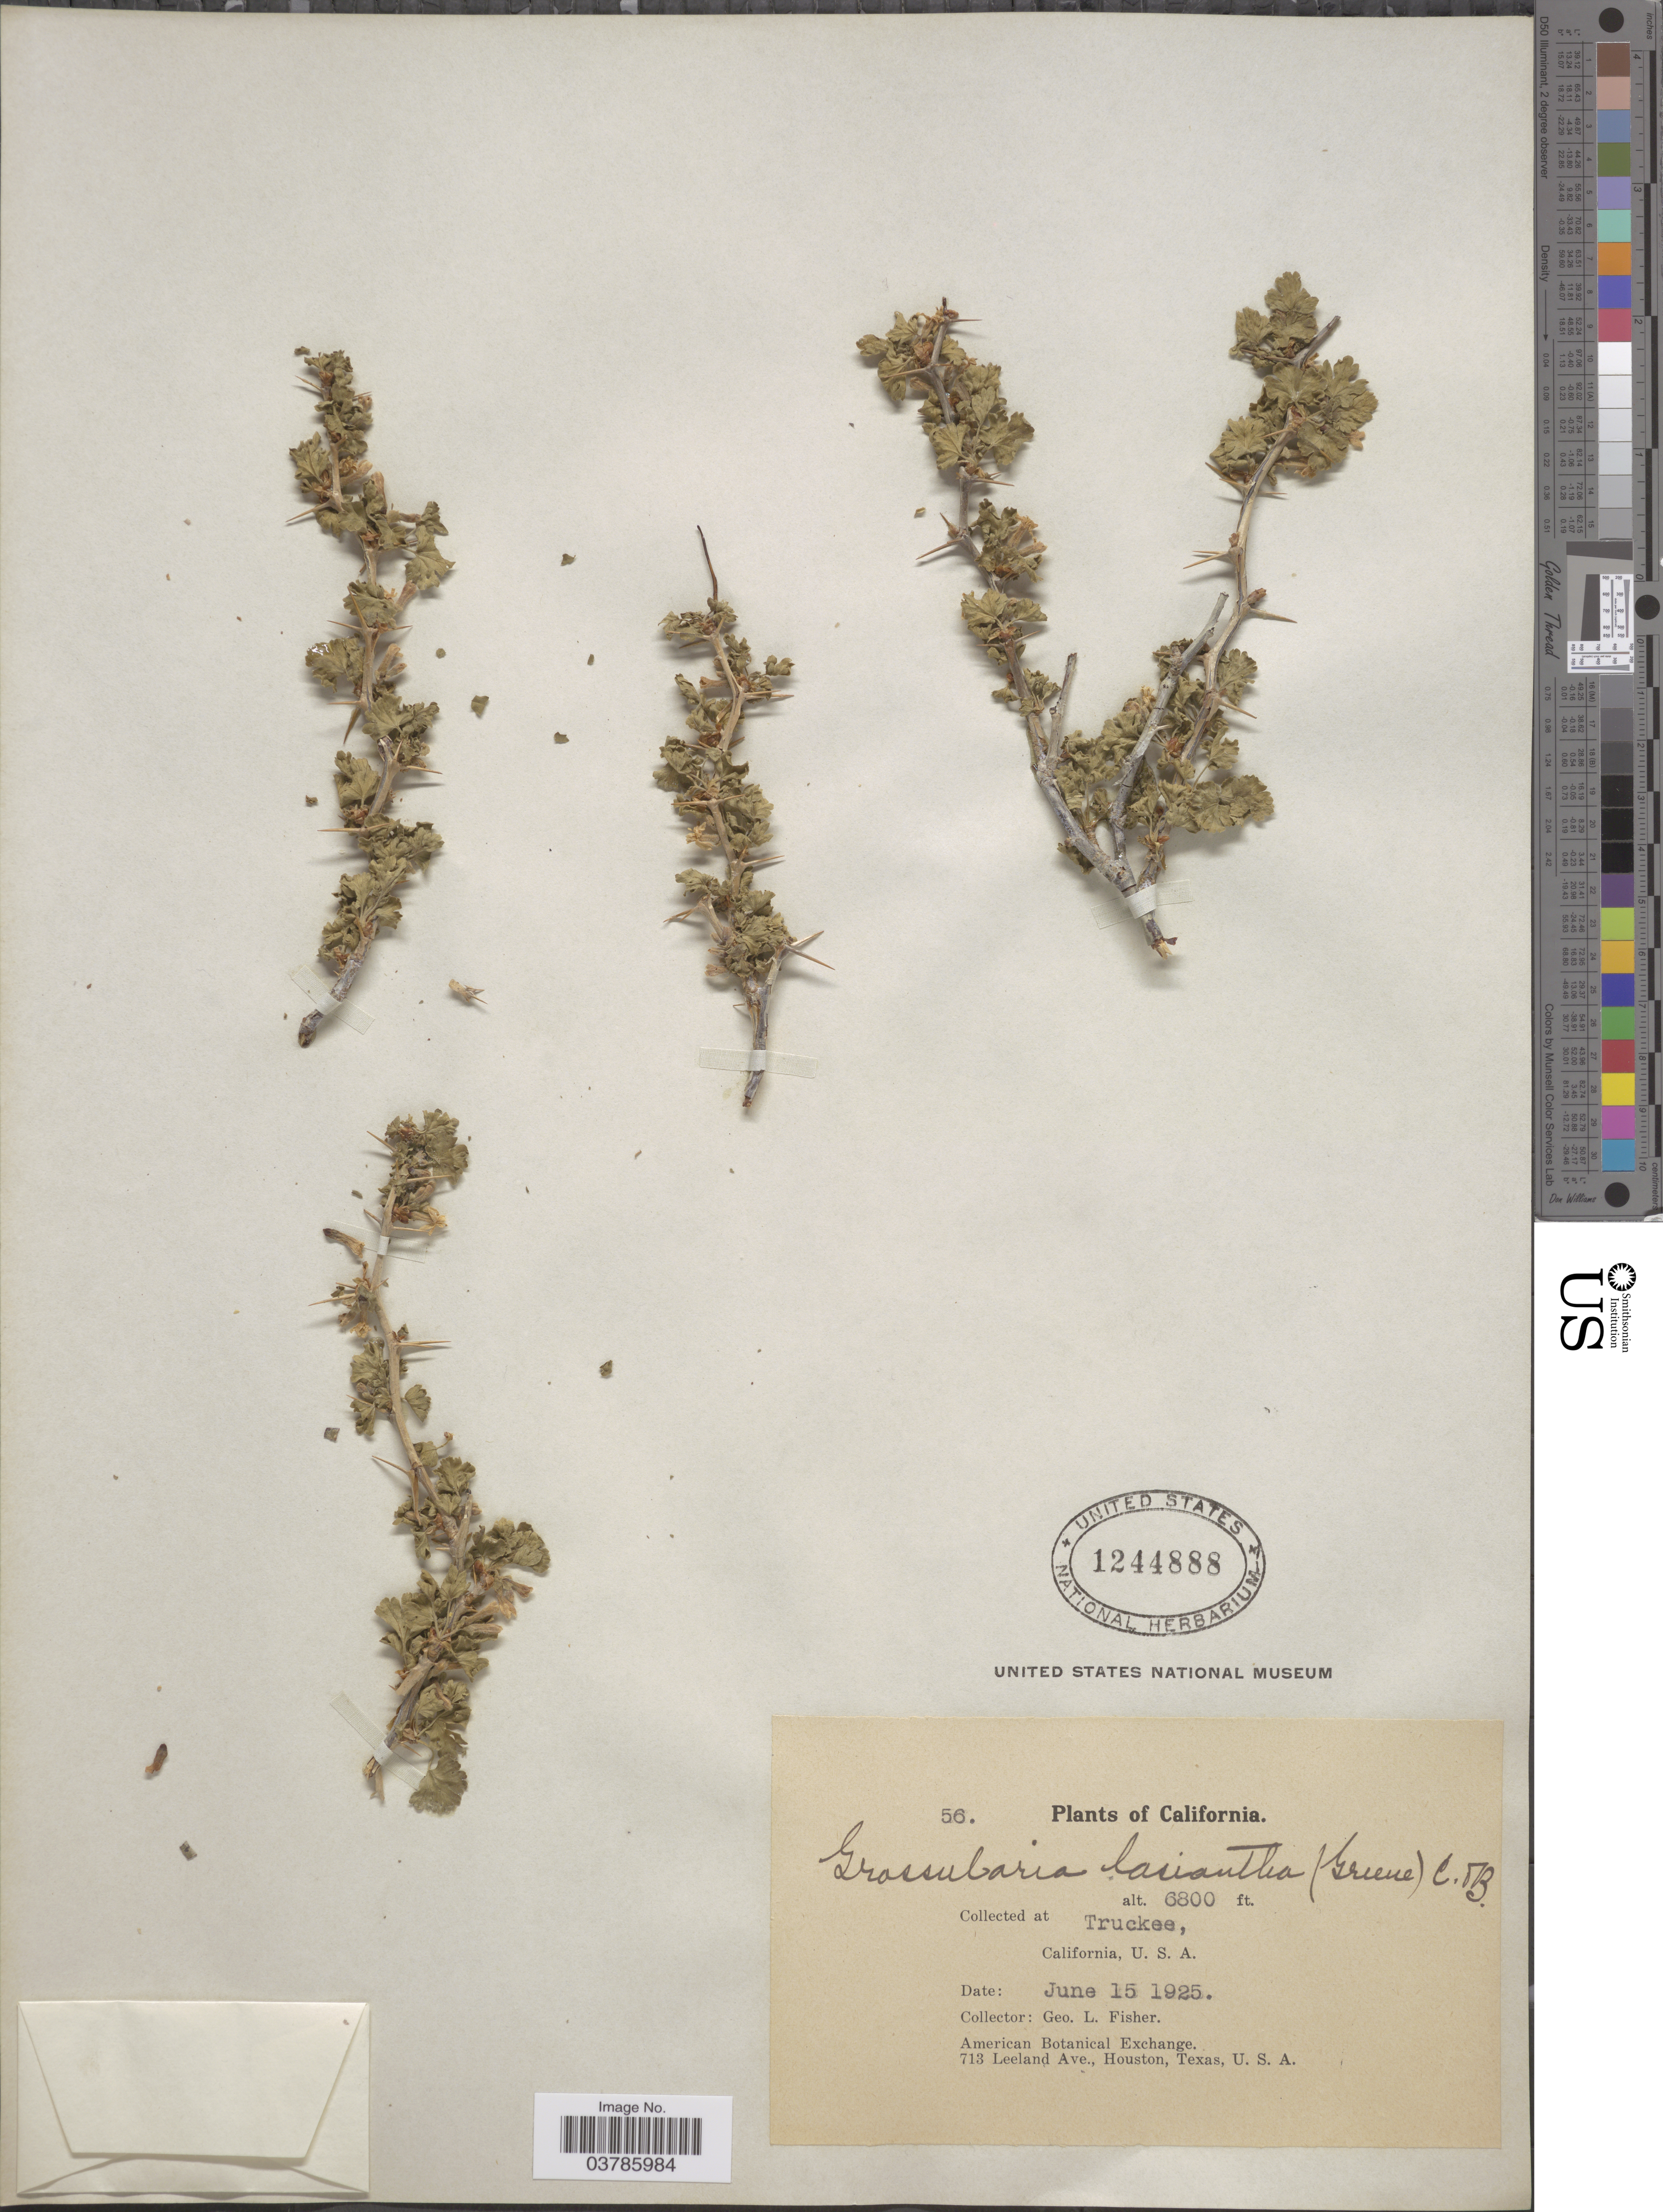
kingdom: Plantae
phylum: Tracheophyta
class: Magnoliopsida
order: Saxifragales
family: Grossulariaceae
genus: Ribes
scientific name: Ribes lasianthum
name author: Greene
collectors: G. L. Fisher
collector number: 56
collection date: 1925-06-15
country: United States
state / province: California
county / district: Nevada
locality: Truckee.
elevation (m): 2073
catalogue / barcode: US 1244888